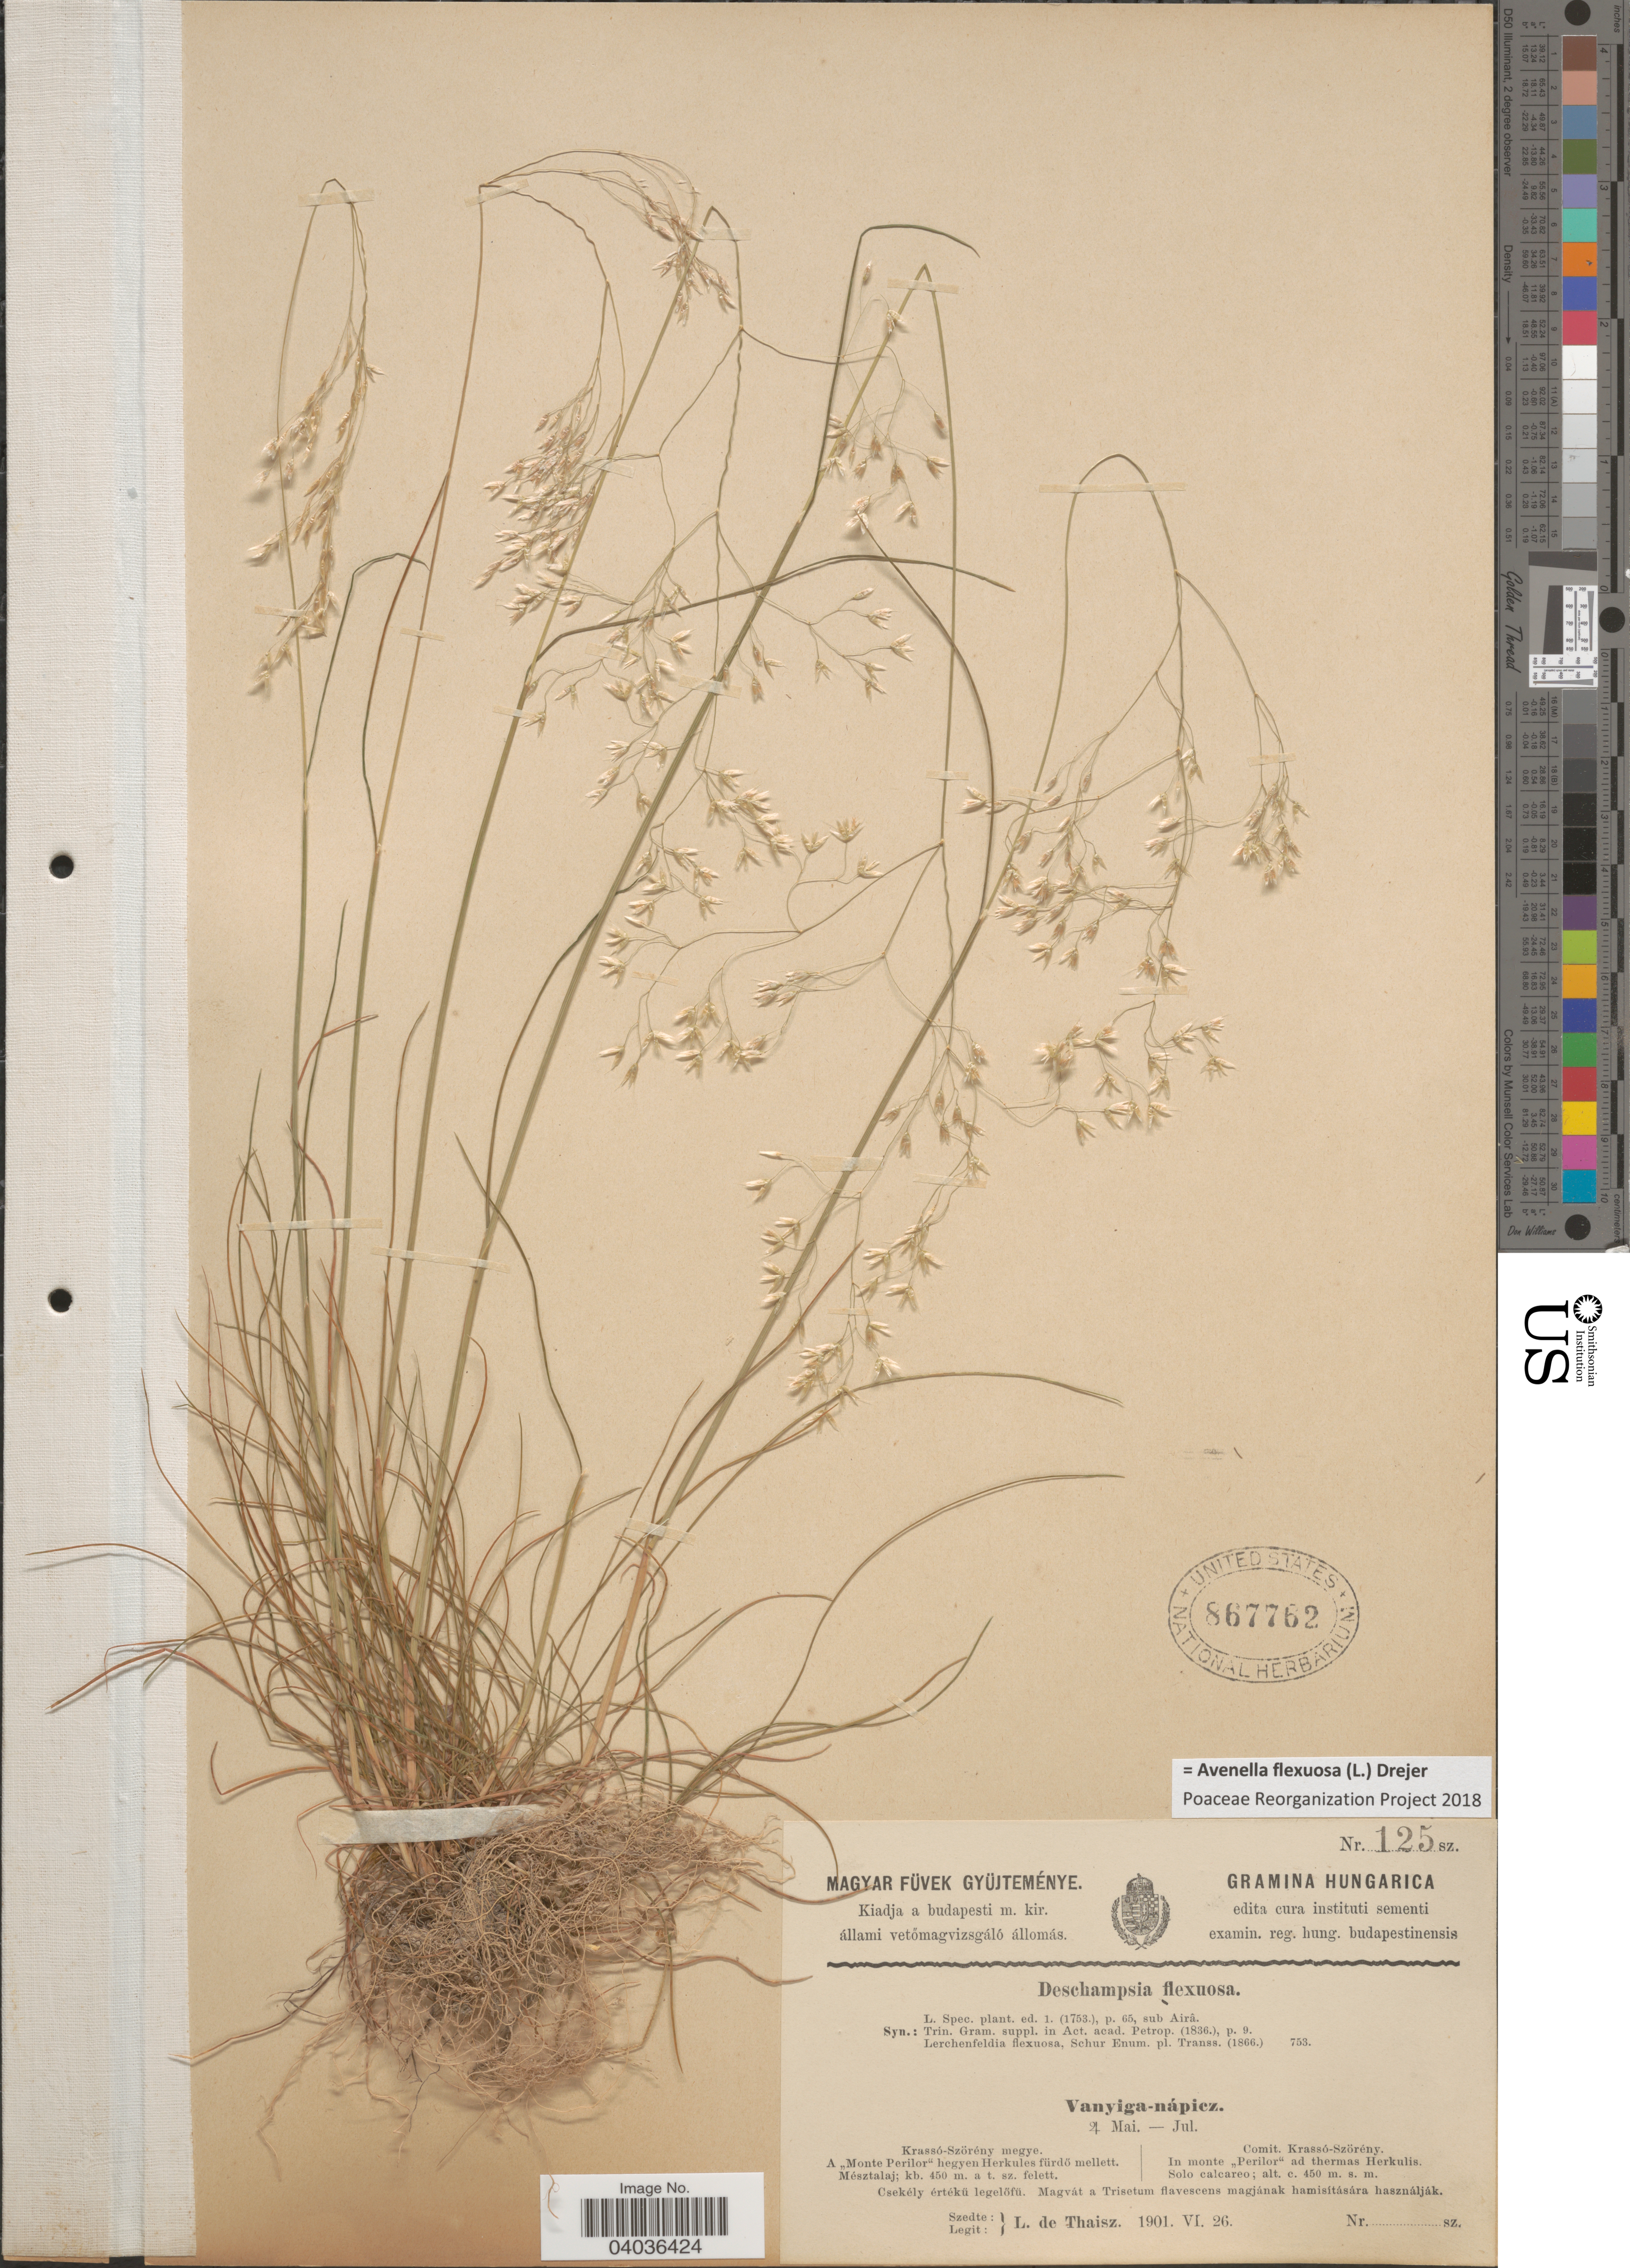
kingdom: Plantae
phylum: Tracheophyta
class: Liliopsida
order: Poales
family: Poaceae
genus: Avenella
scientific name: Avenella flexuosa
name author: (L.) Drejer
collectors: L. Thaisz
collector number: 125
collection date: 1901-06-26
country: Romania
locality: Hungarica. Comit. Krassó-Szörény. In monte "Perilor" ad thermas Herkulis.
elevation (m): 450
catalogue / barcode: US 867762